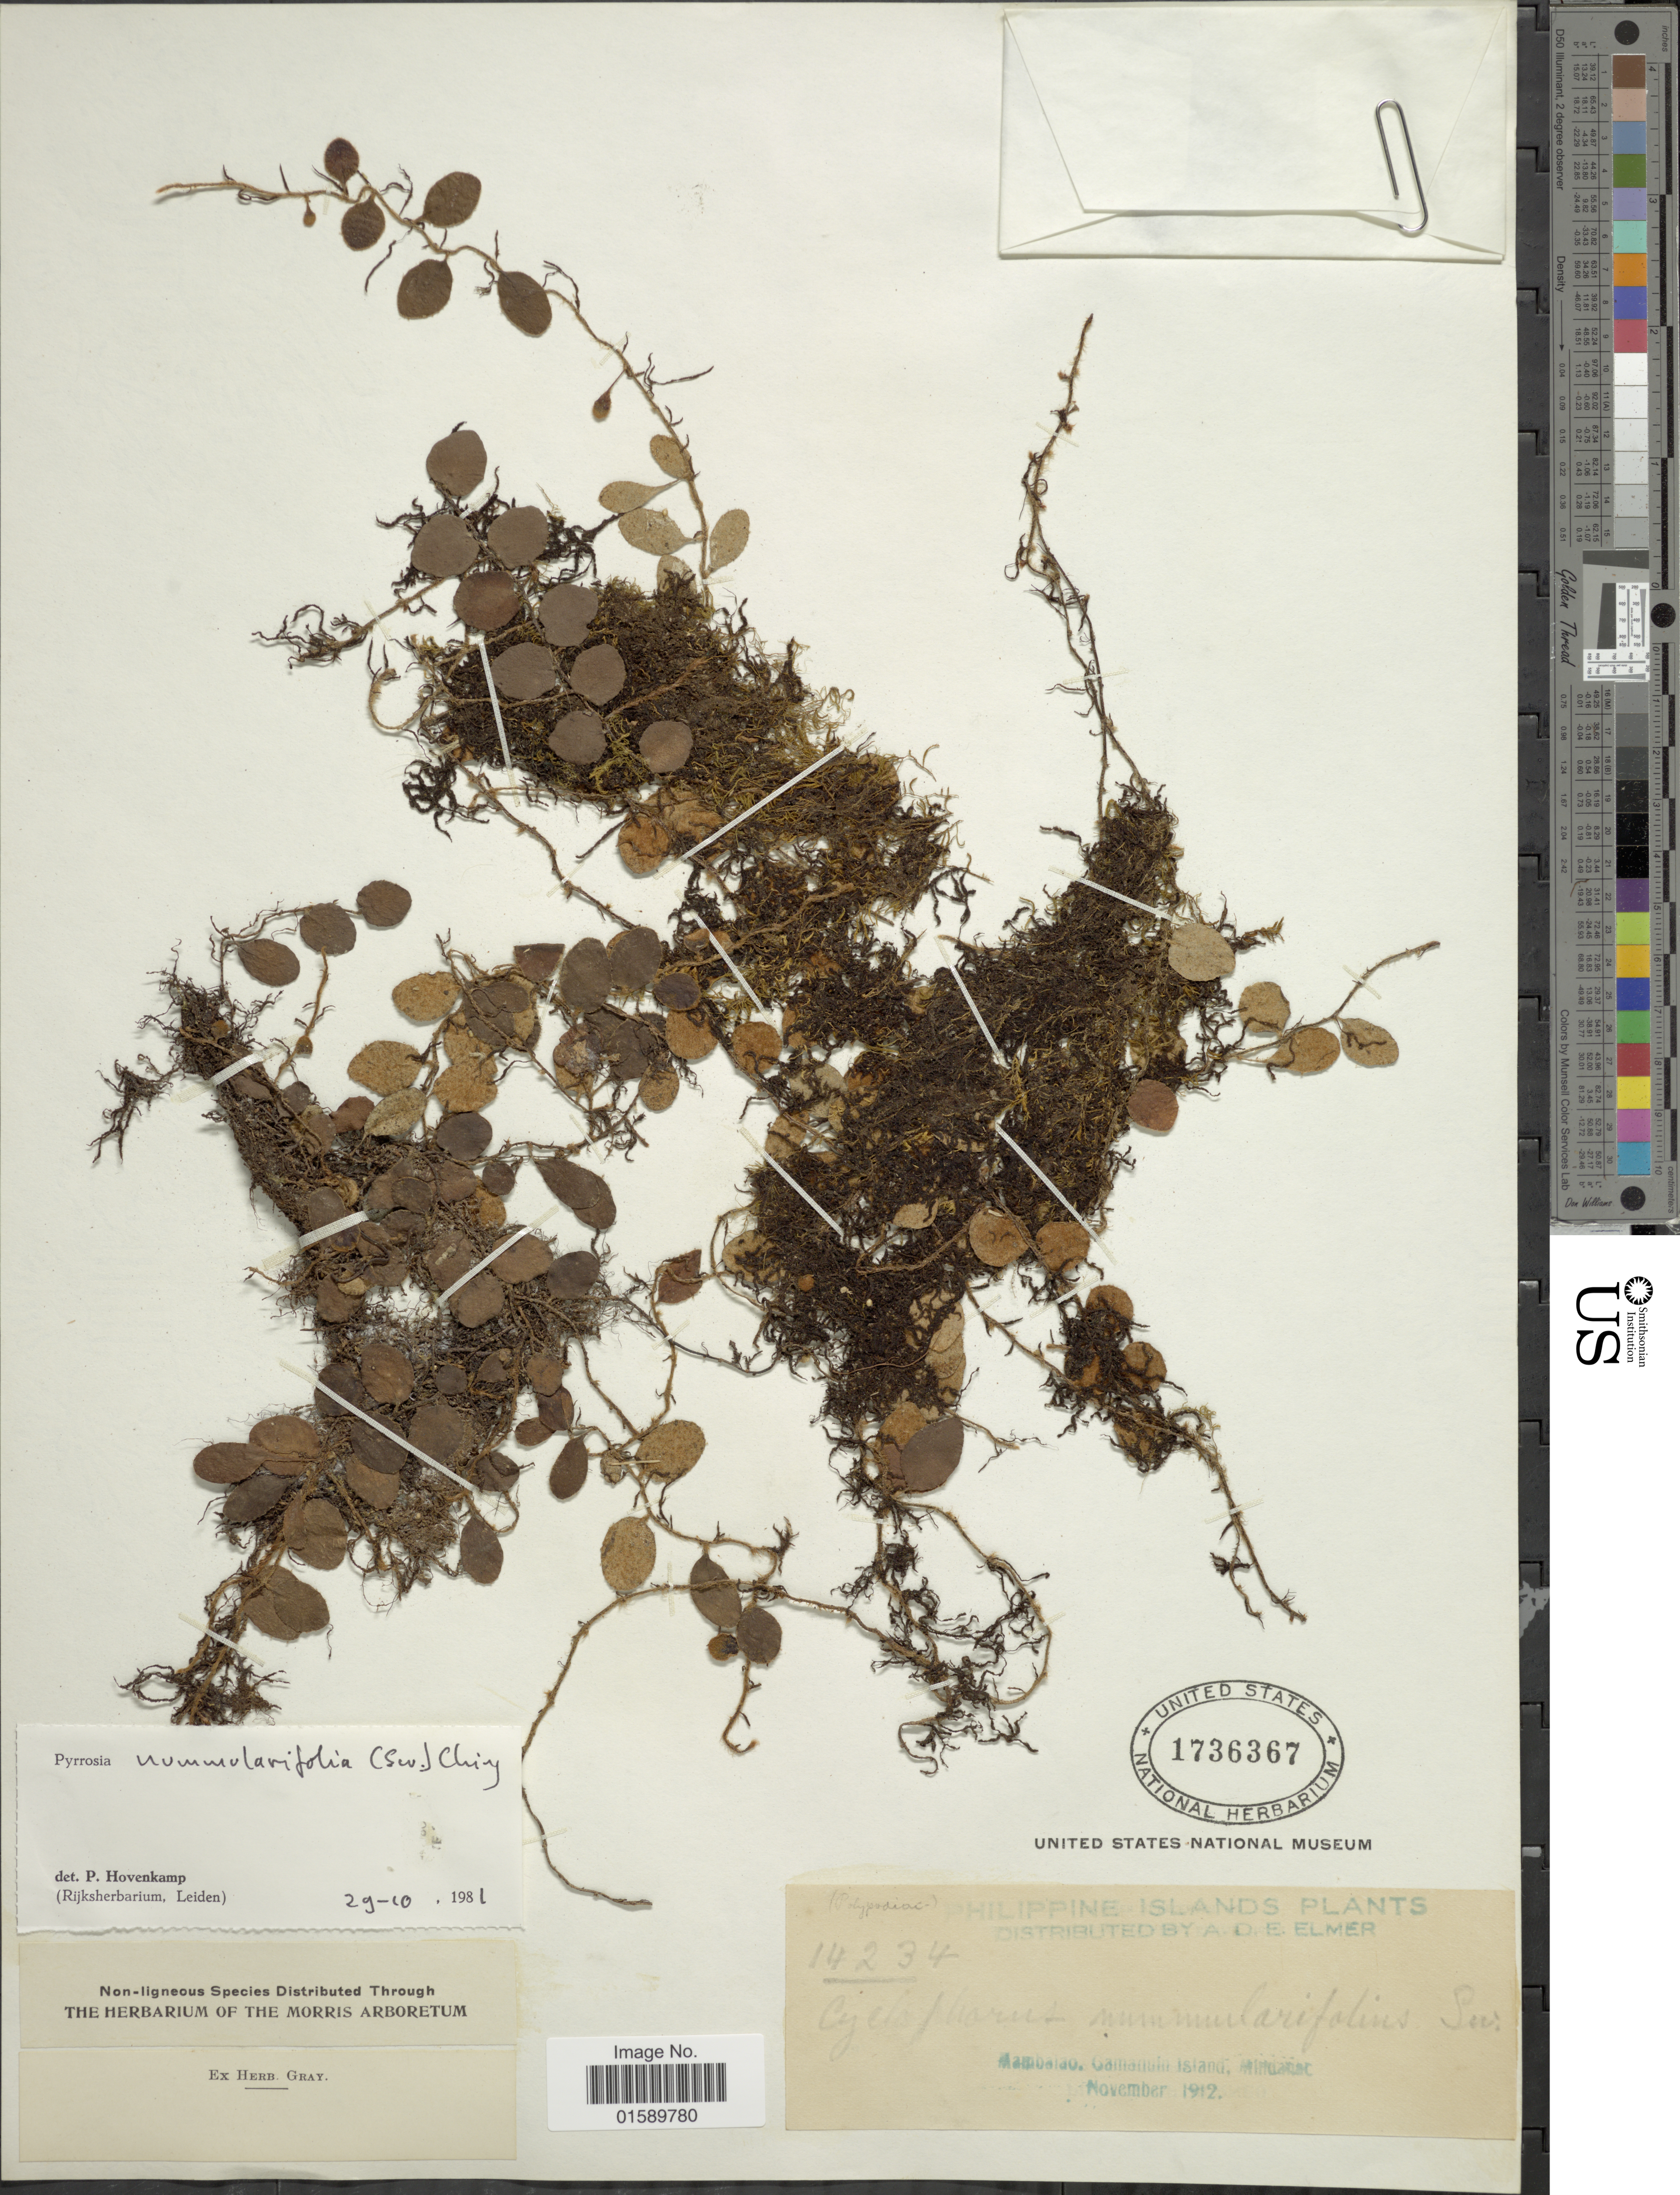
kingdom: Plantae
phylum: Tracheophyta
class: Polypodiopsida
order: Polypodiales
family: Polypodiaceae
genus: Pyrrosia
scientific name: Pyrrosia nummularifolia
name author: (Sw.) Ching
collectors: A. D. E. Elmer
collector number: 14234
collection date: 1912-11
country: Philippines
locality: Mambajao, Camaguin Island, Mindanao.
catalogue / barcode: US 1736367